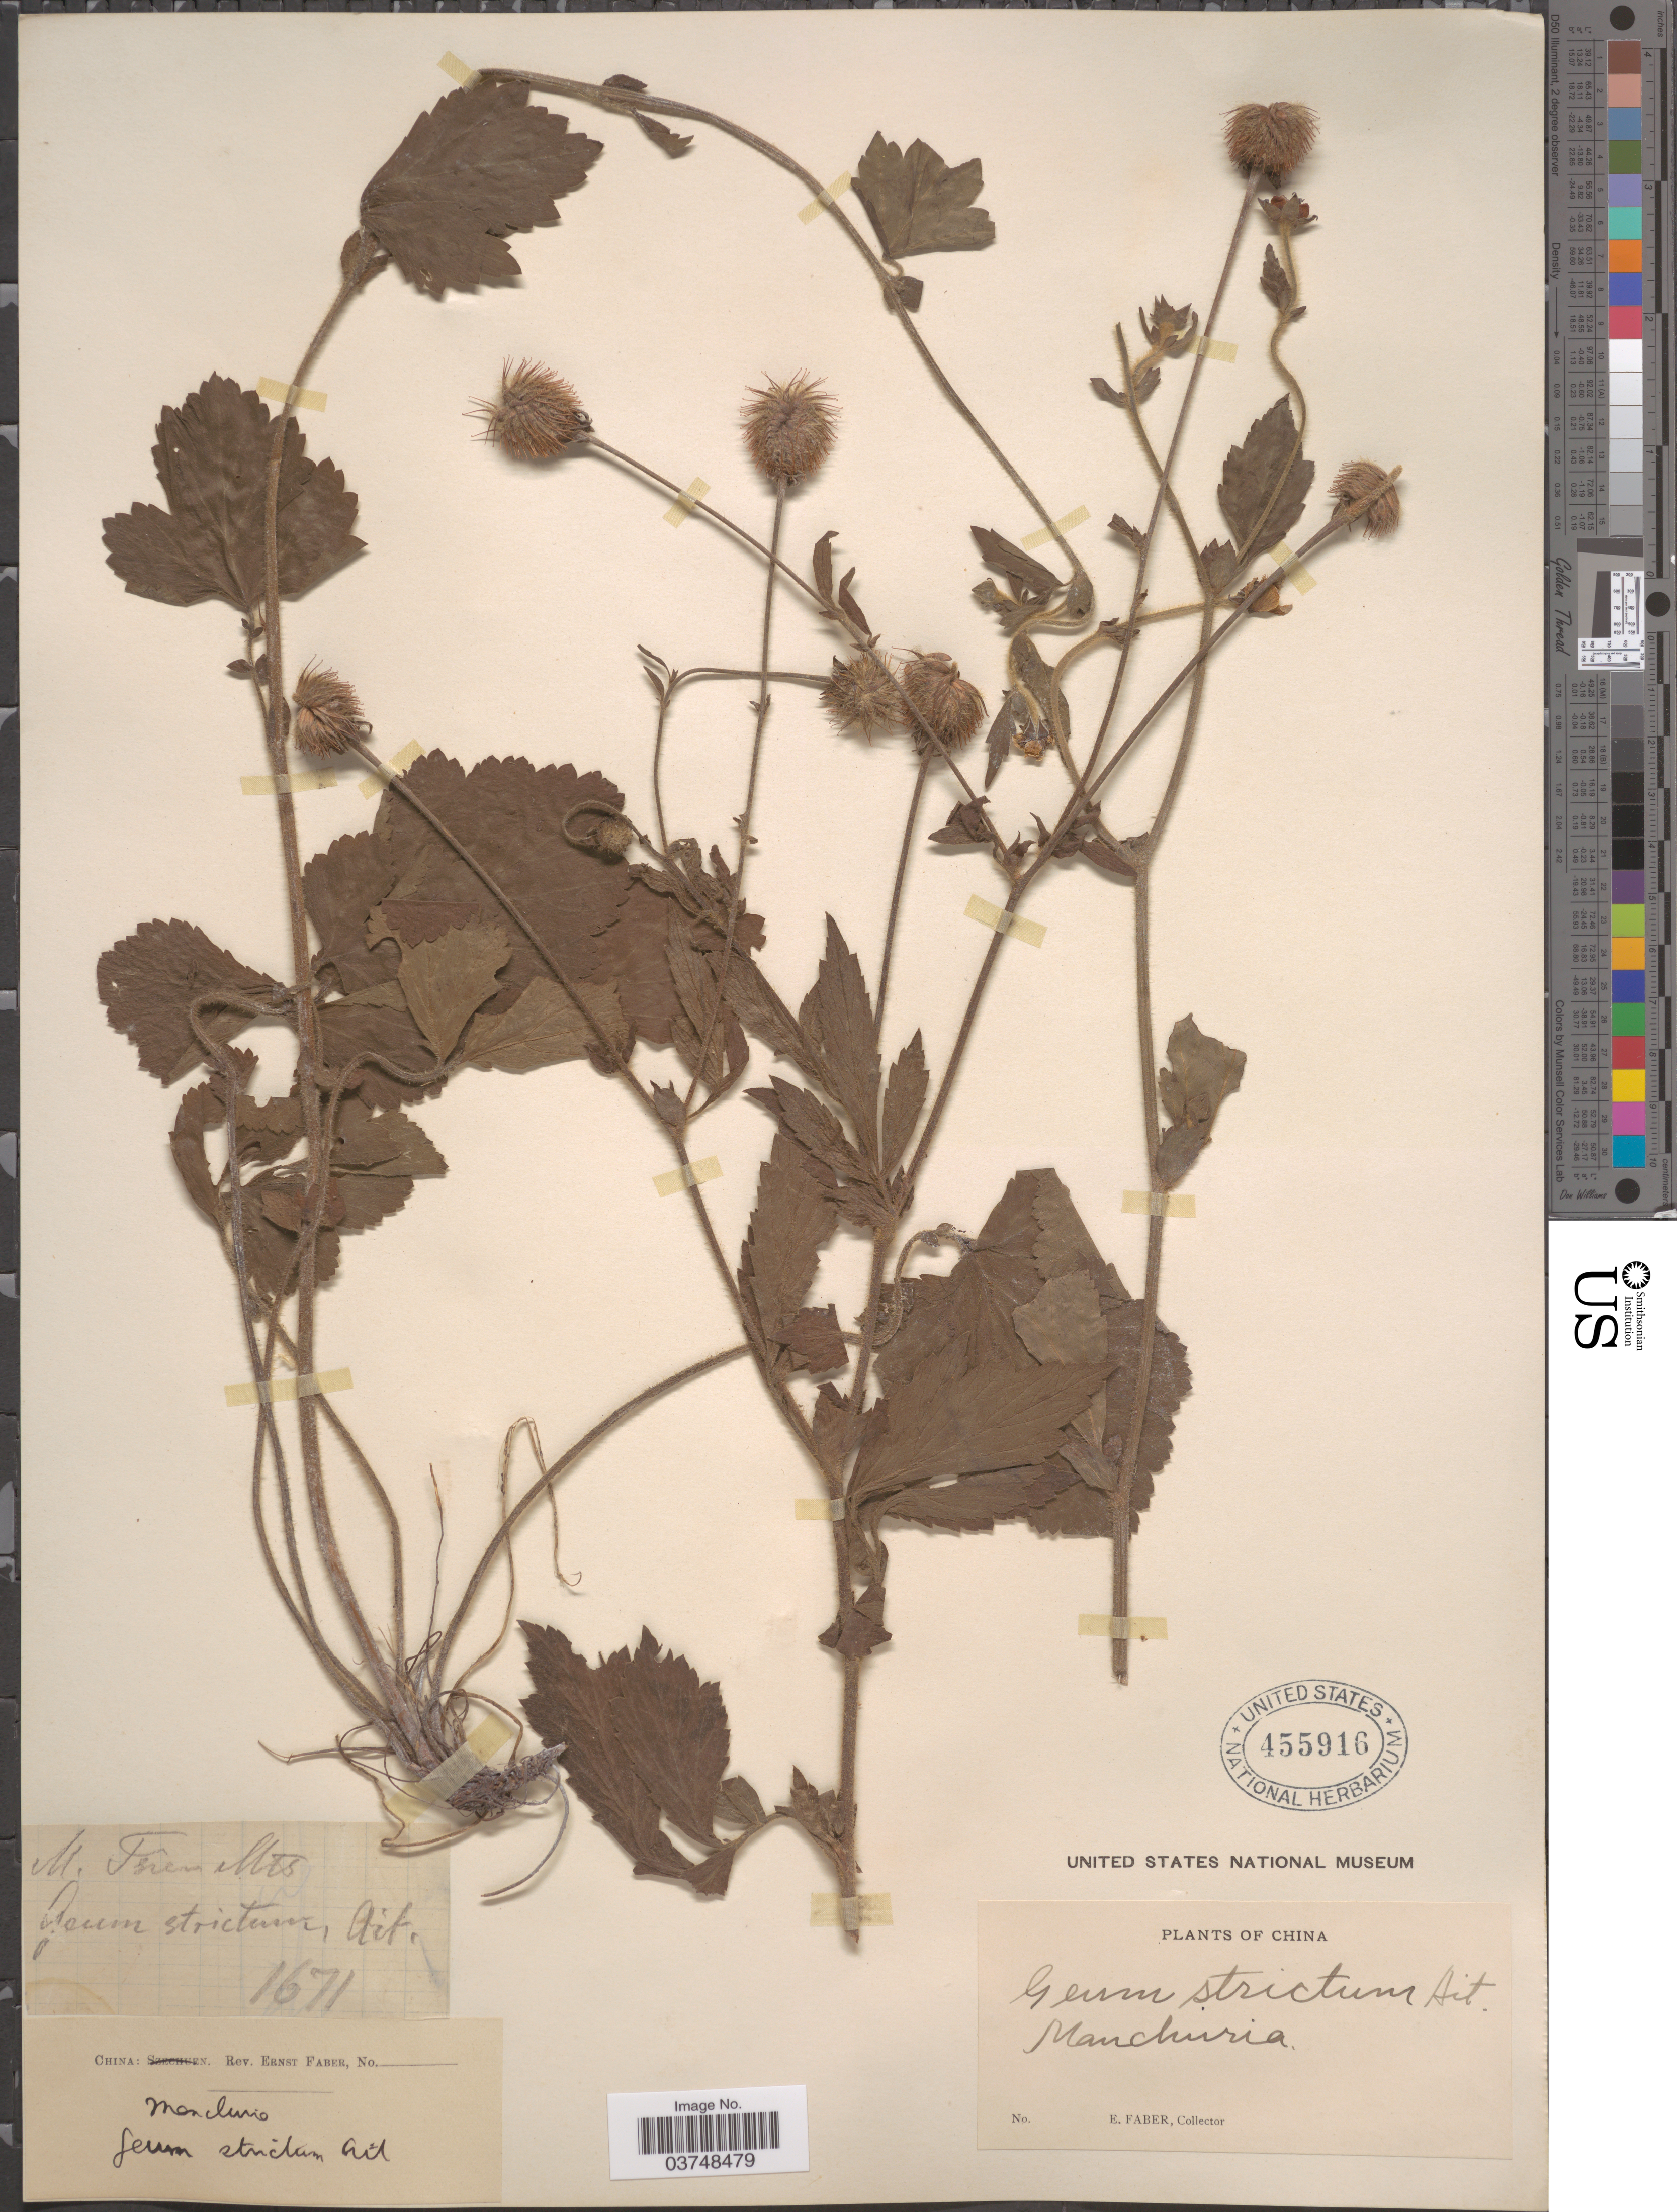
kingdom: Plantae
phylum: Tracheophyta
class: Magnoliopsida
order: Rosales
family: Rosaceae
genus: Geum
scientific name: Geum strictum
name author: Aiton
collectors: E. Faber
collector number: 1671?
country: China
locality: Manchuria. M. Tsien [interpreted] Mts.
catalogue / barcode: US 455916